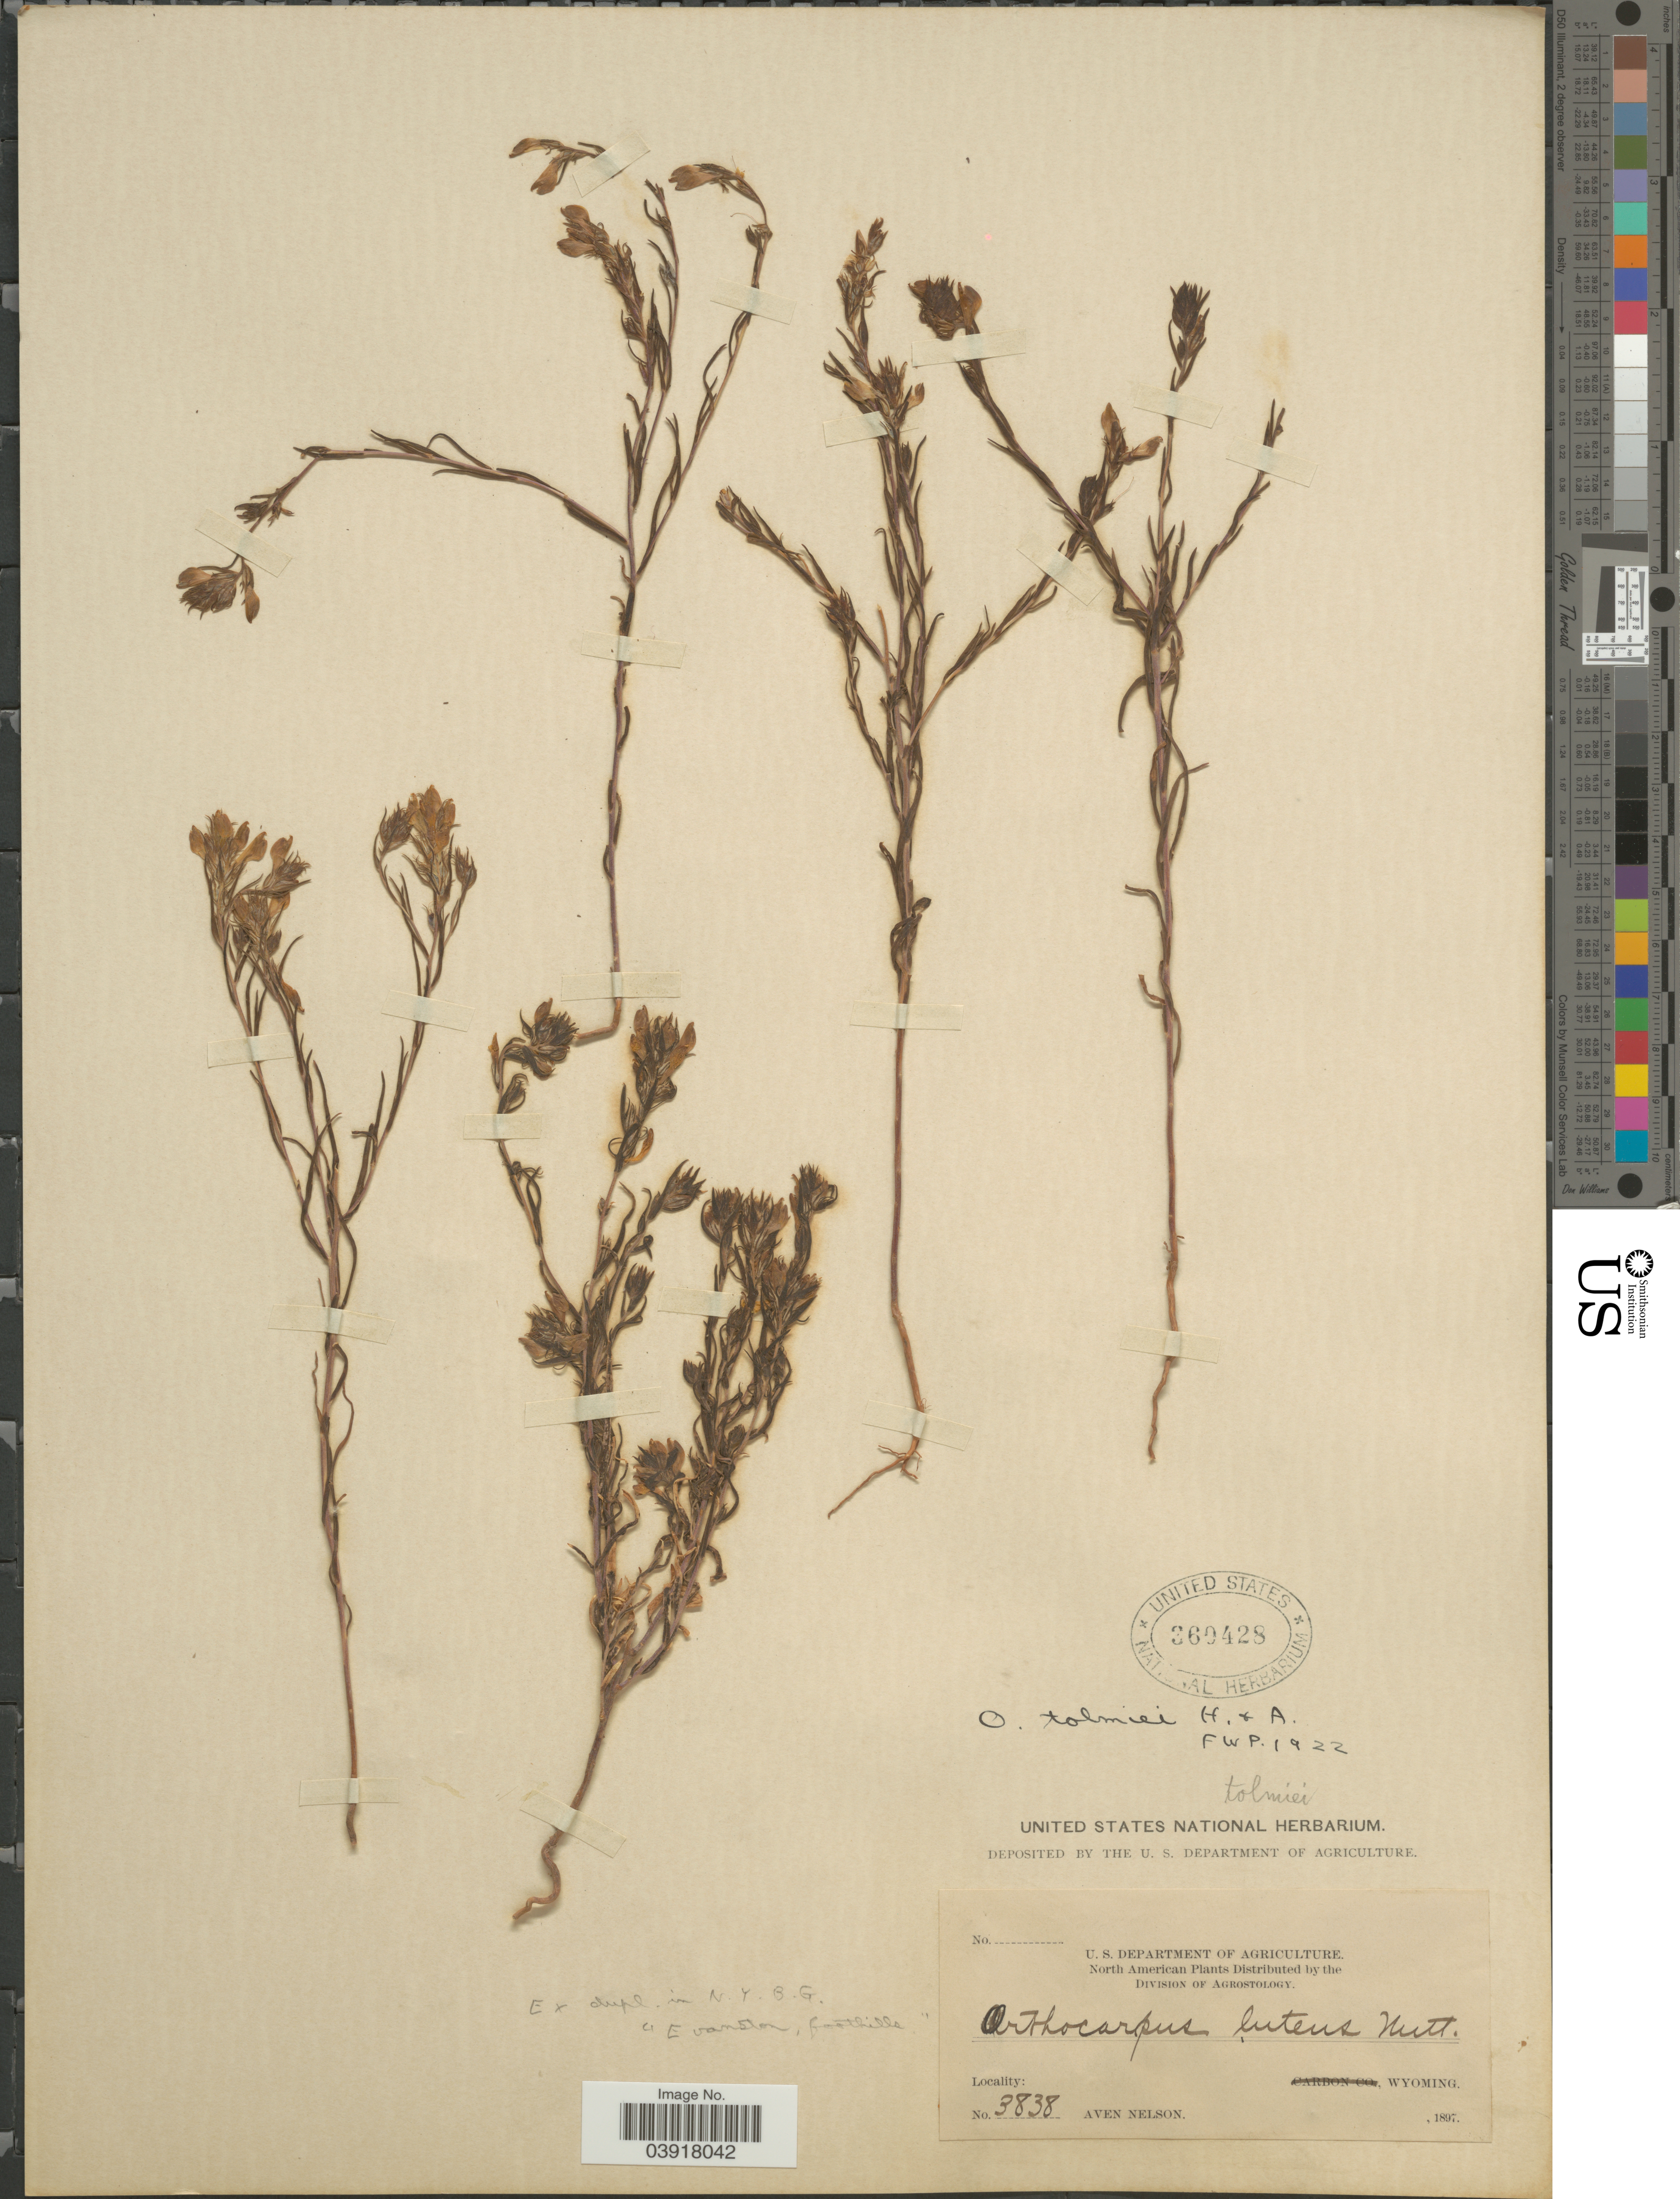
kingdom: Plantae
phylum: Tracheophyta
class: Magnoliopsida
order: Lamiales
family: Orobanchaceae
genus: Orthocarpus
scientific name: Orthocarpus tolmiei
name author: Hook. & Arn.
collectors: A. Nelson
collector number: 3838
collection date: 1897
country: United States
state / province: Wyoming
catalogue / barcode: US 360428